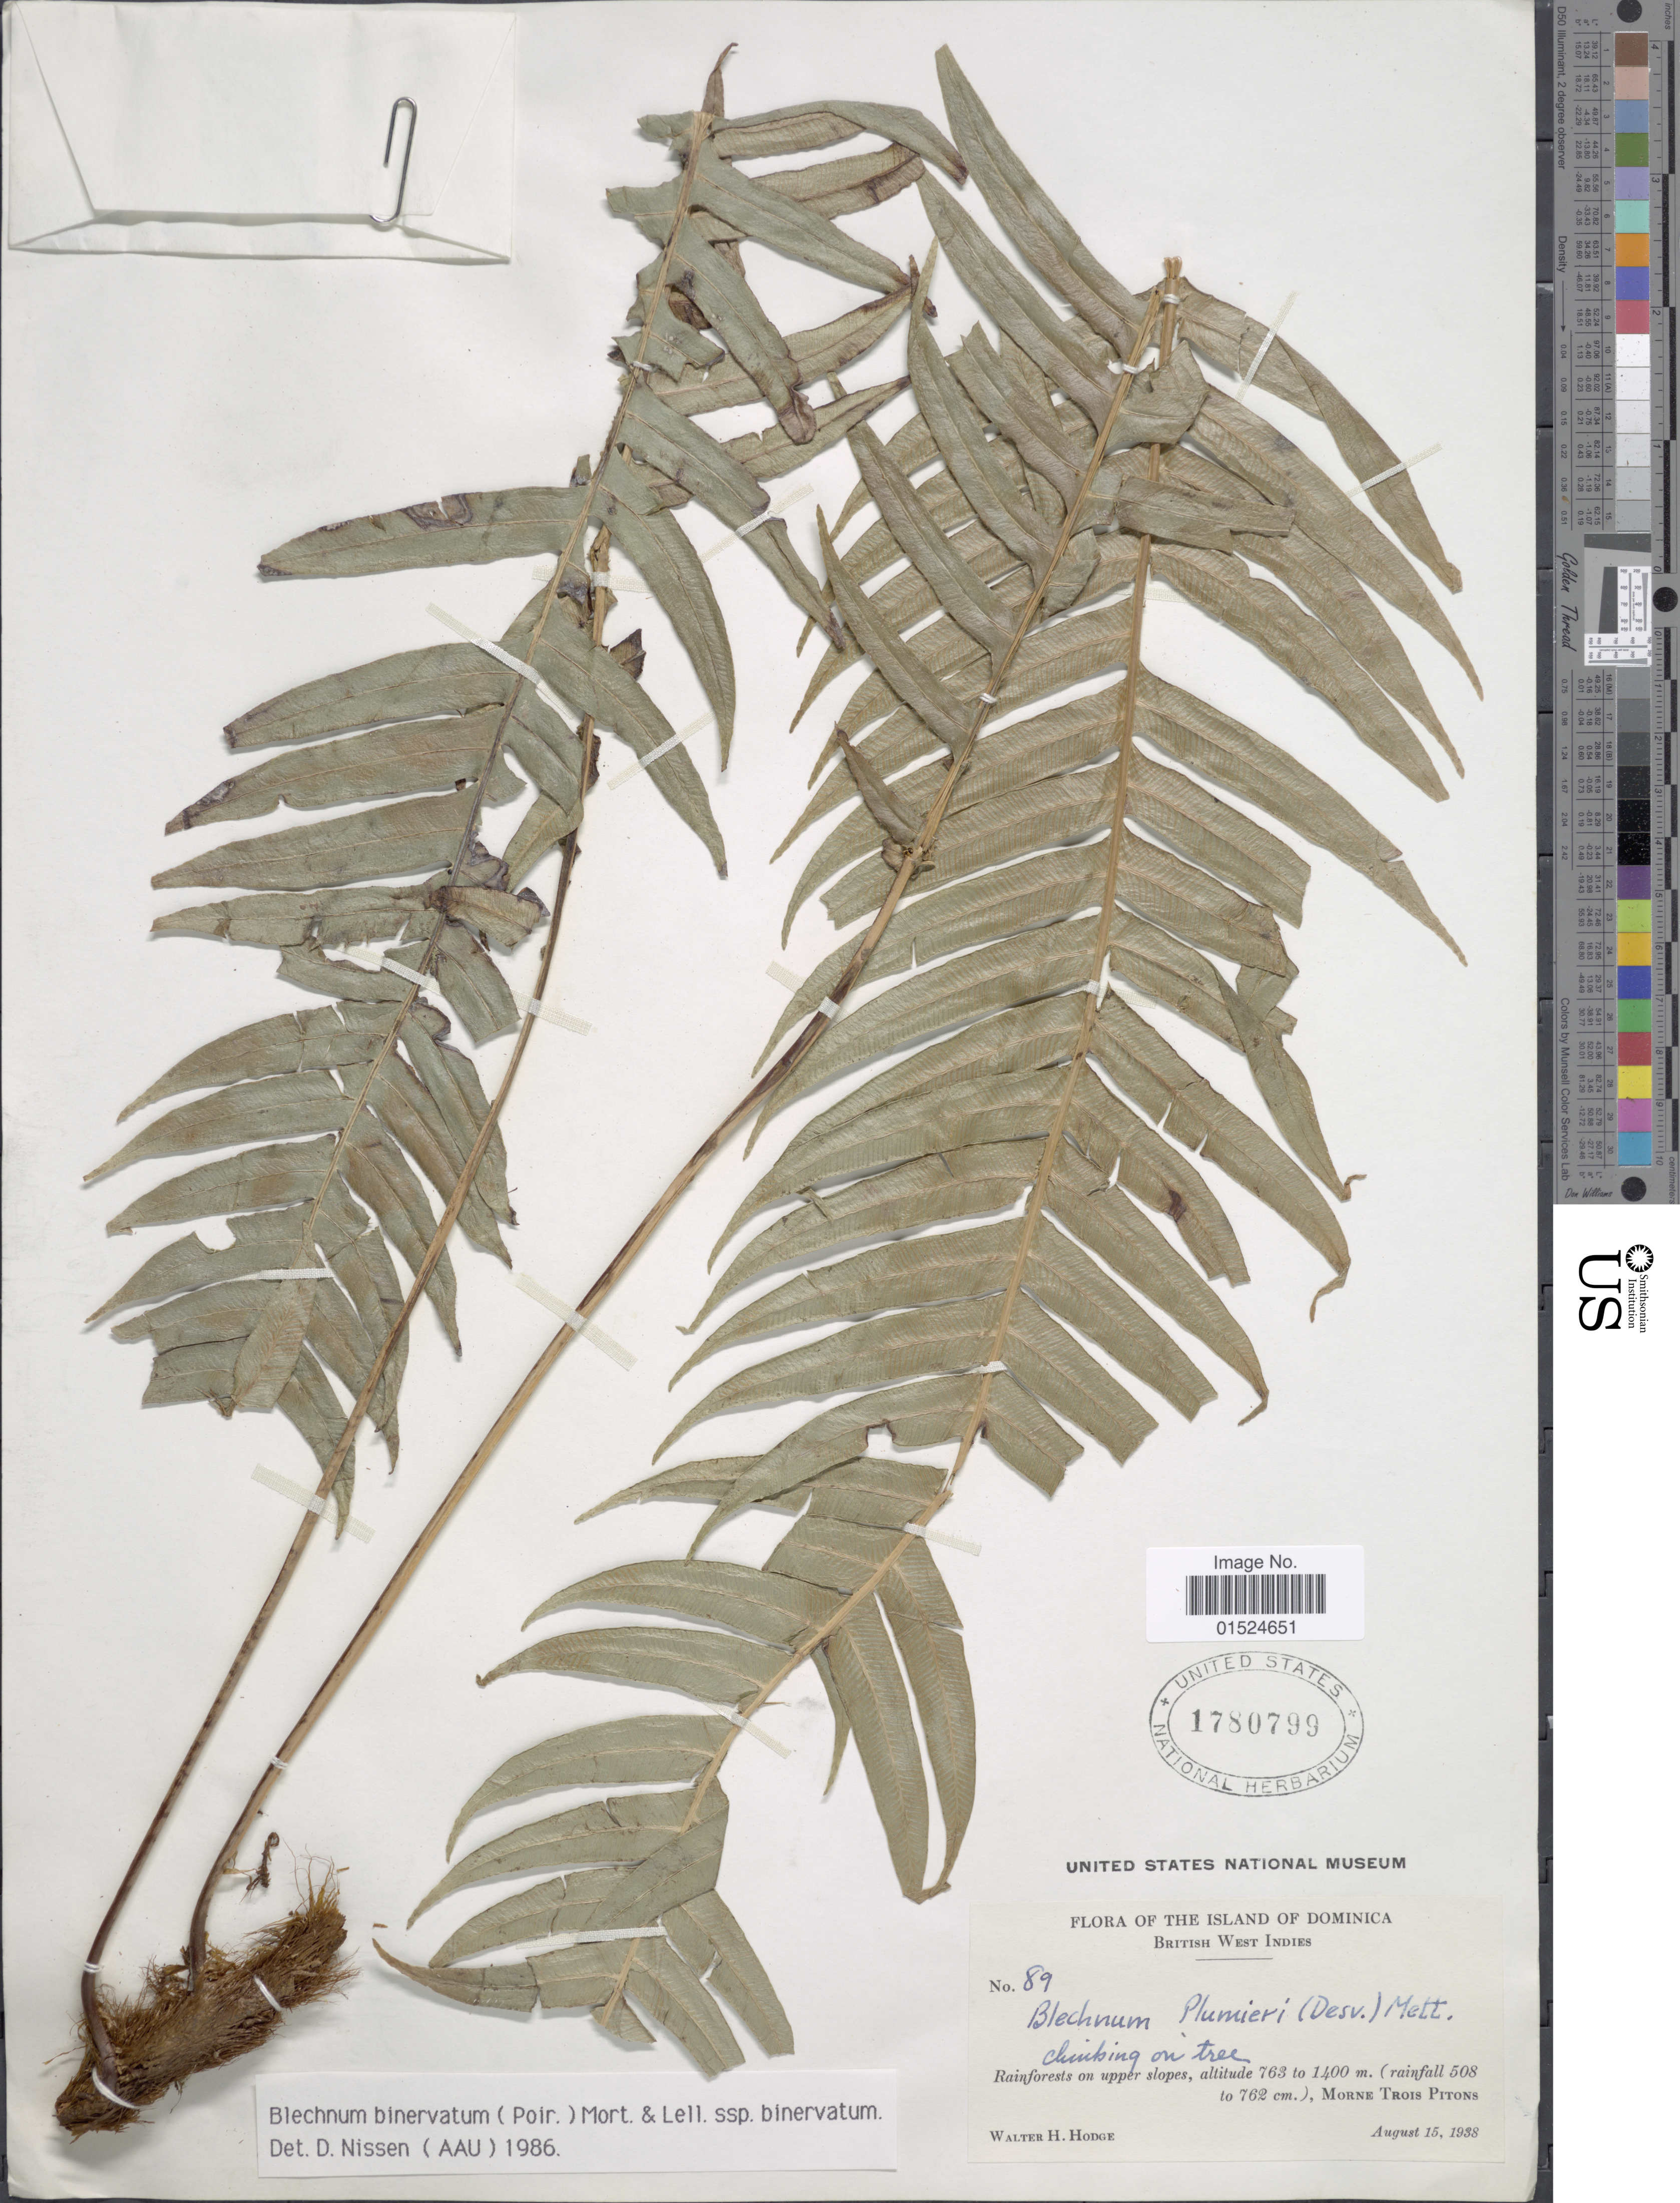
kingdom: Plantae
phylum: Tracheophyta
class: Polypodiopsida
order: Polypodiales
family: Blechnaceae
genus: Blechnum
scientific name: Blechnum binervatum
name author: (Poir.) C.V. Morton & Lellinger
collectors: W. Hodge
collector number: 89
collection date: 1938-08-15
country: Dominica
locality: The Island of Dominica, British West Indies, Rainforests on upper slopes, Morne Trois Pitons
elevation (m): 763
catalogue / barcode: US 1780799